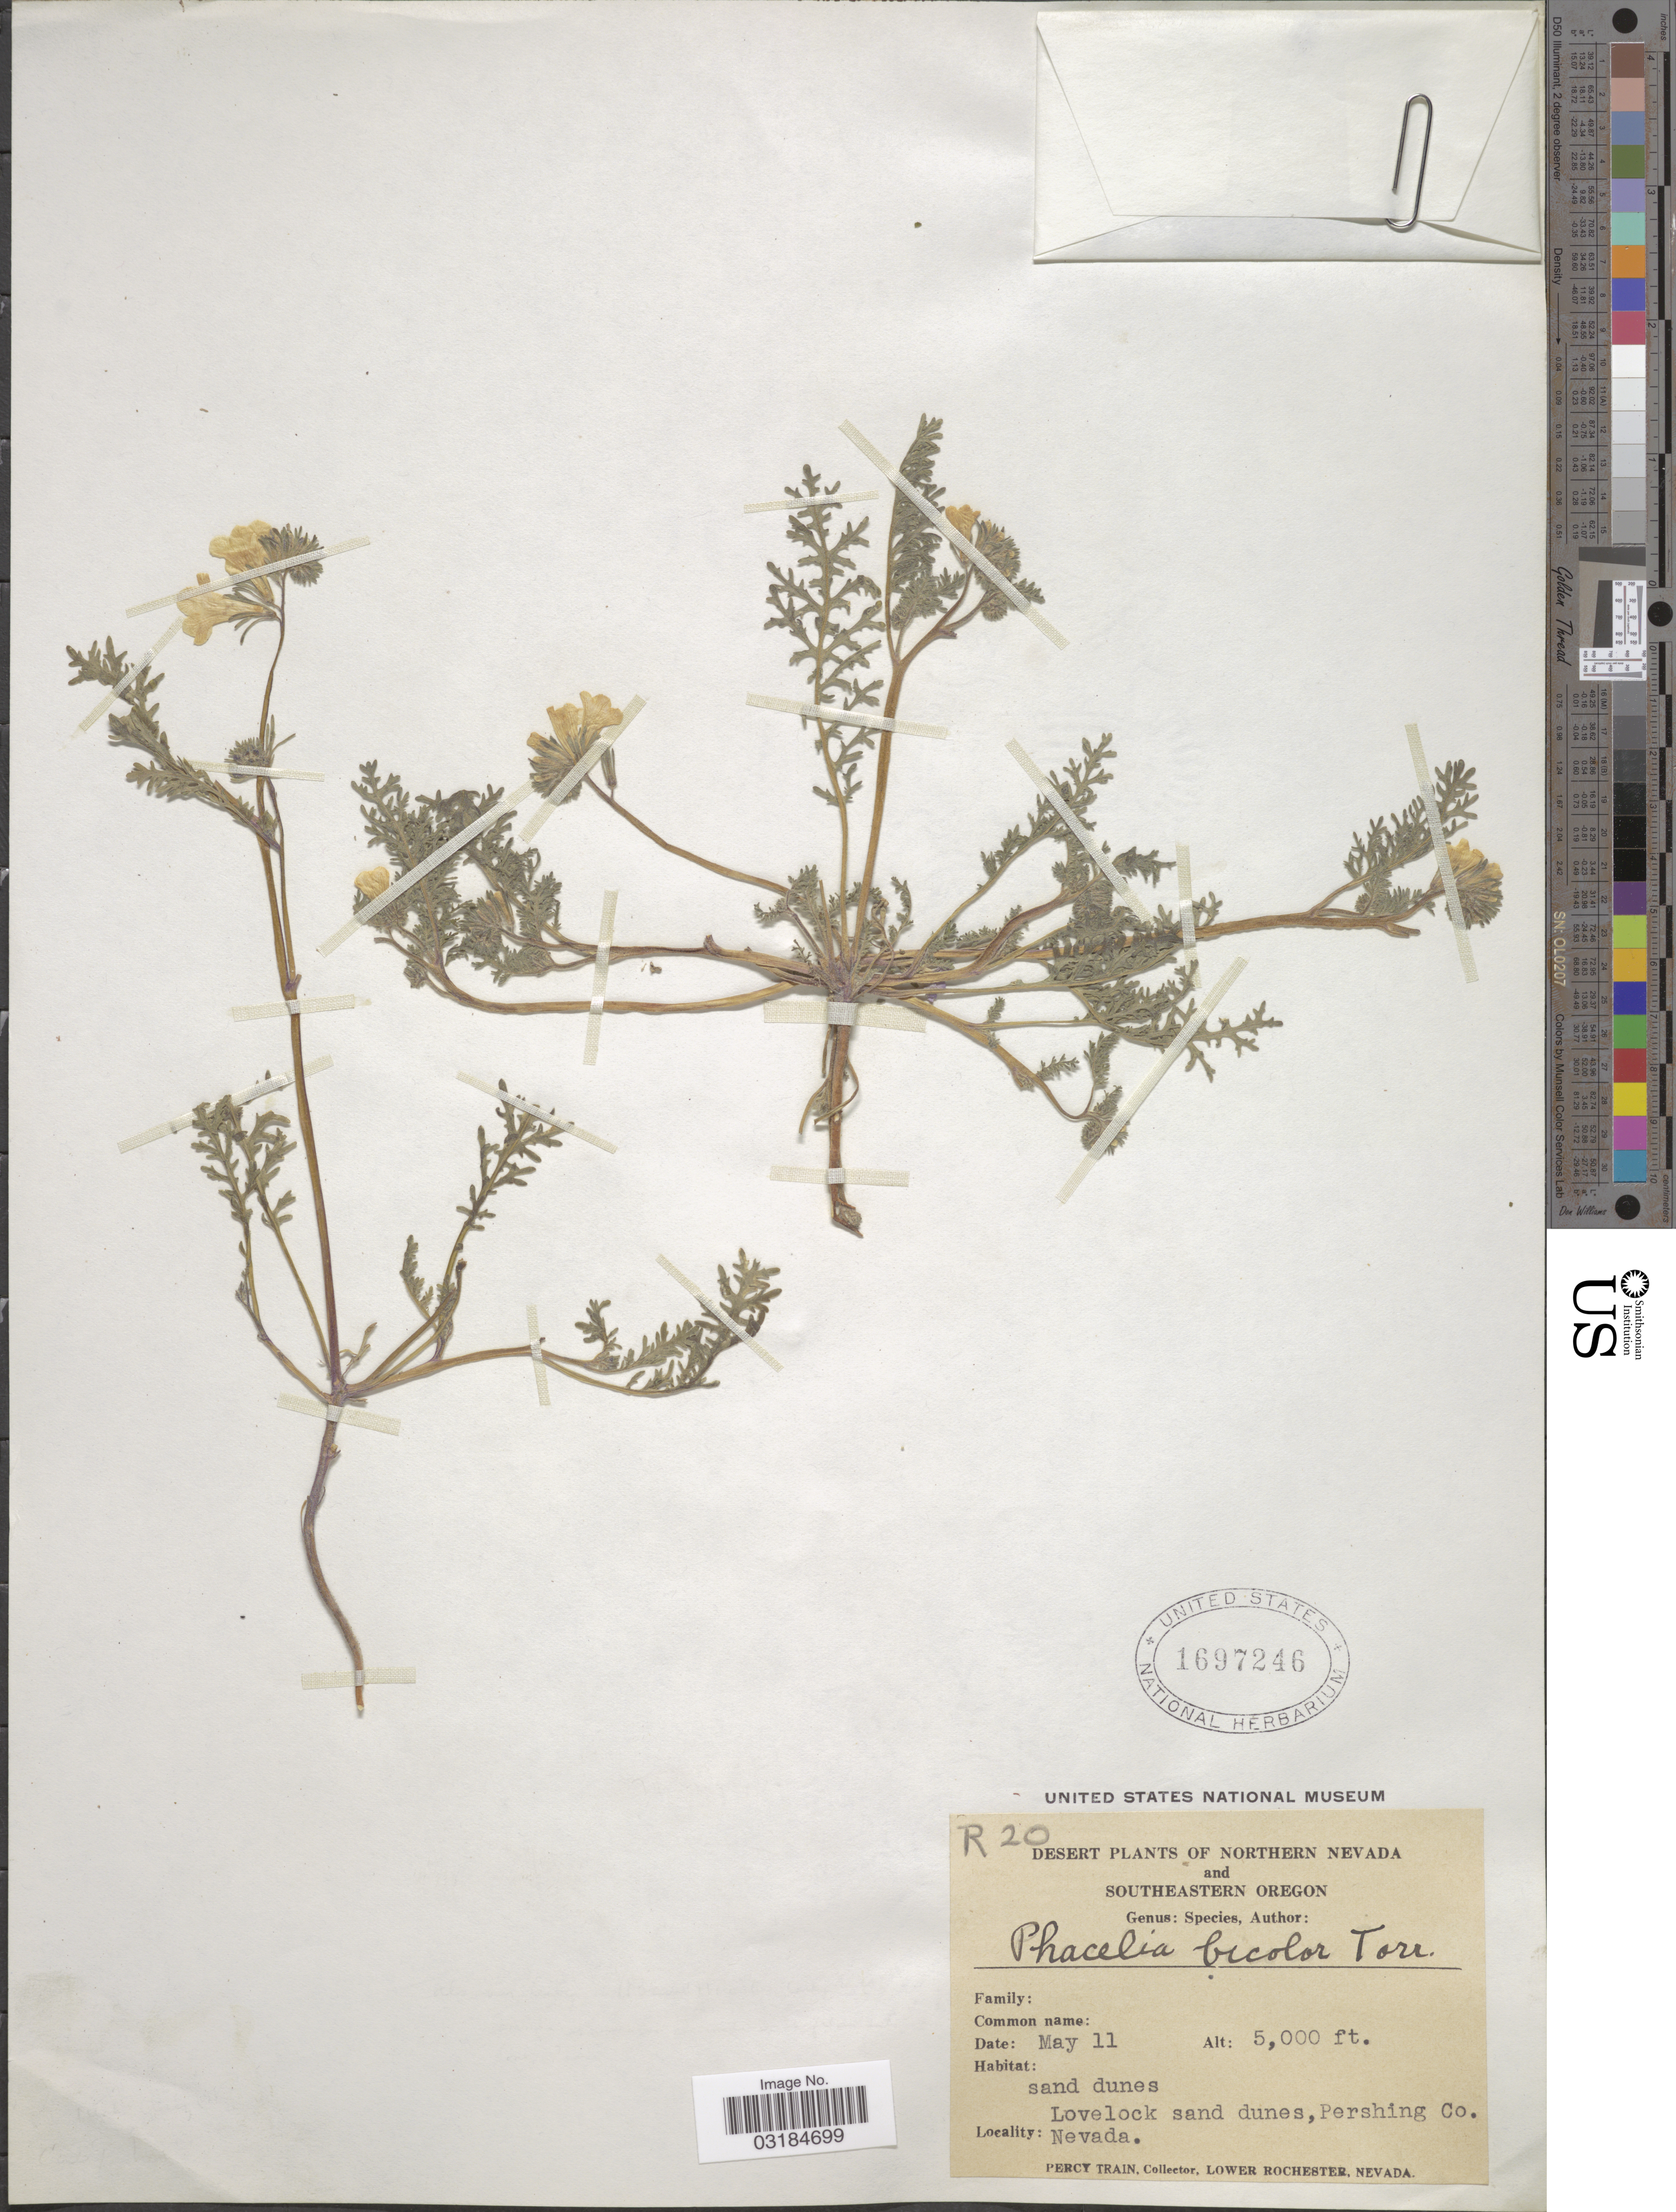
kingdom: Plantae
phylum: Tracheophyta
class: Magnoliopsida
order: Boraginales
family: Hydrophyllaceae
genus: Phacelia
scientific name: Phacelia bicolor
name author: Torr. in C. King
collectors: P. Train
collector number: R 20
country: United States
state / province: Nevada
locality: Desert, Northern Nevada, sand dunes, Lovelock sand dunes, Pershing Co.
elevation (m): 1524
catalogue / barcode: US 1697246